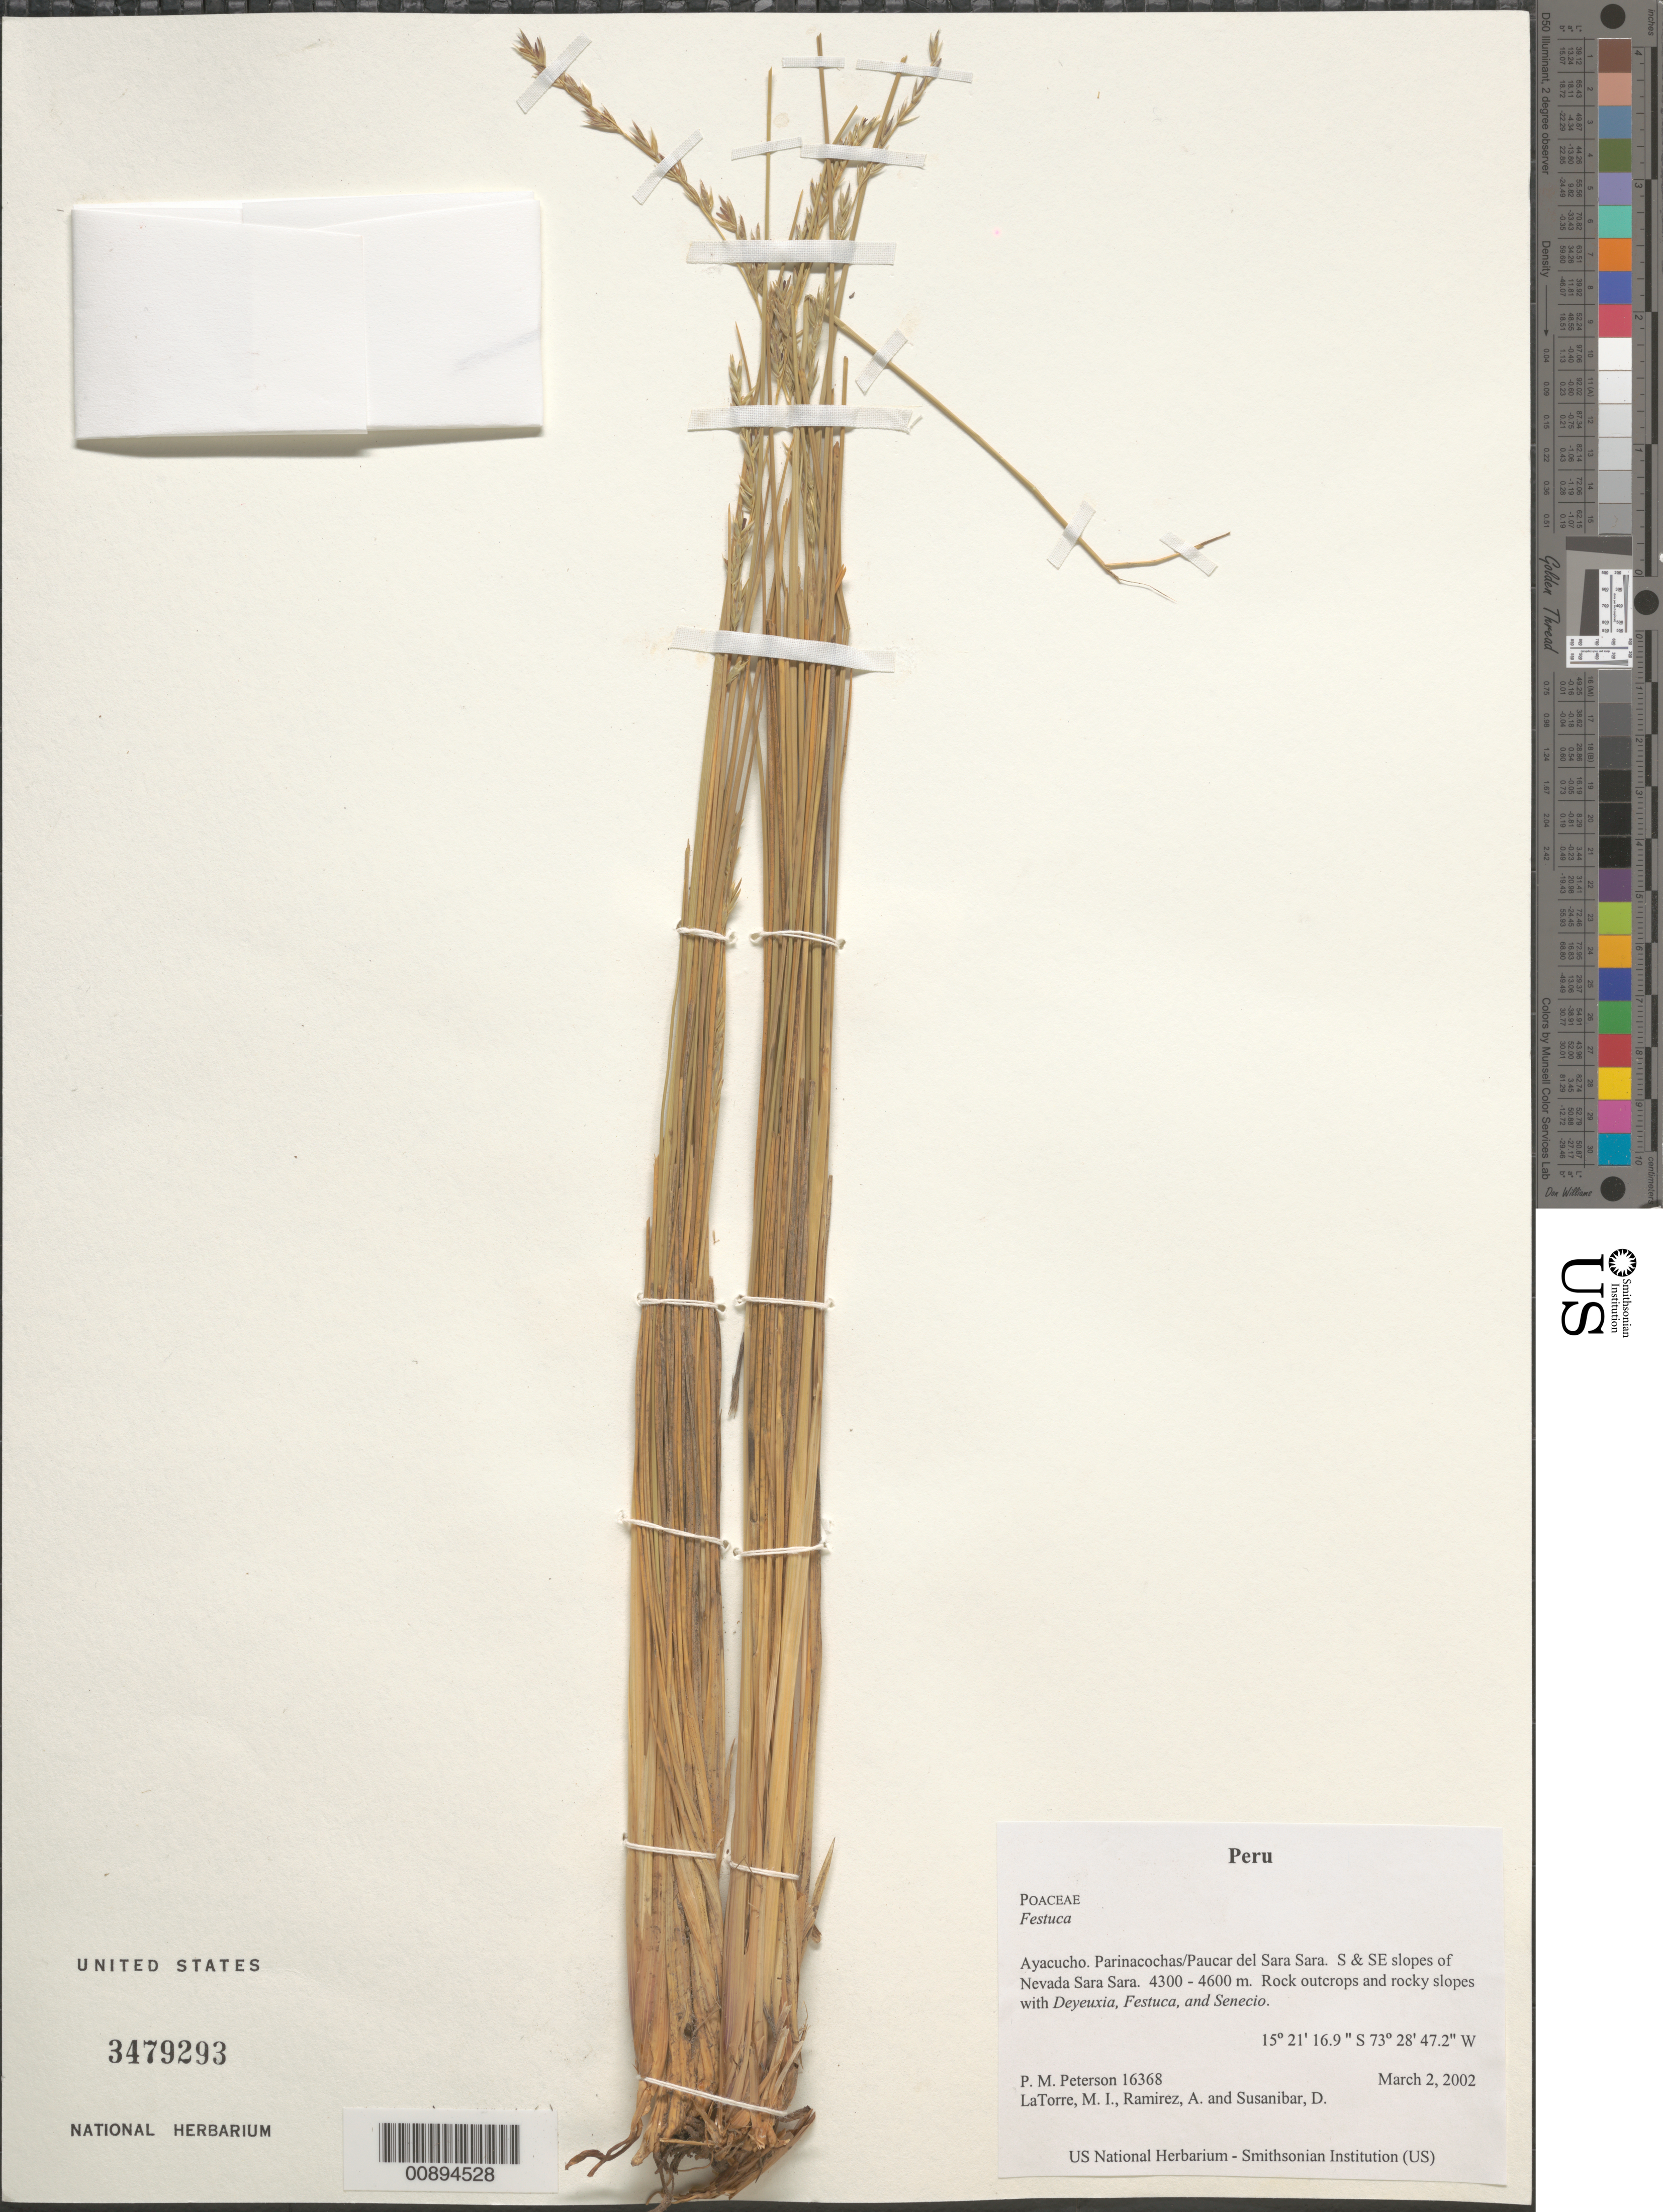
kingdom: Plantae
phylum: Tracheophyta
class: Liliopsida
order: Poales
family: Poaceae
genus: Festuca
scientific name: Festuca sp.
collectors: P. M. Peterson, M. I. La Torre, A. Ramírez & D. Susanibar Cruz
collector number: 16368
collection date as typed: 02 Mar 2002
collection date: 2002-03-02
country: Peru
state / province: Ayacucho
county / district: Parinacochas/Paucar del Sara Sara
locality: S & SE slopes of Nevada Sara Sara.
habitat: Rock outcrops and rocky slopes with ~Deyeuxia, Festuca, and Senecio~.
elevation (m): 4300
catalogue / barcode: US 3479293